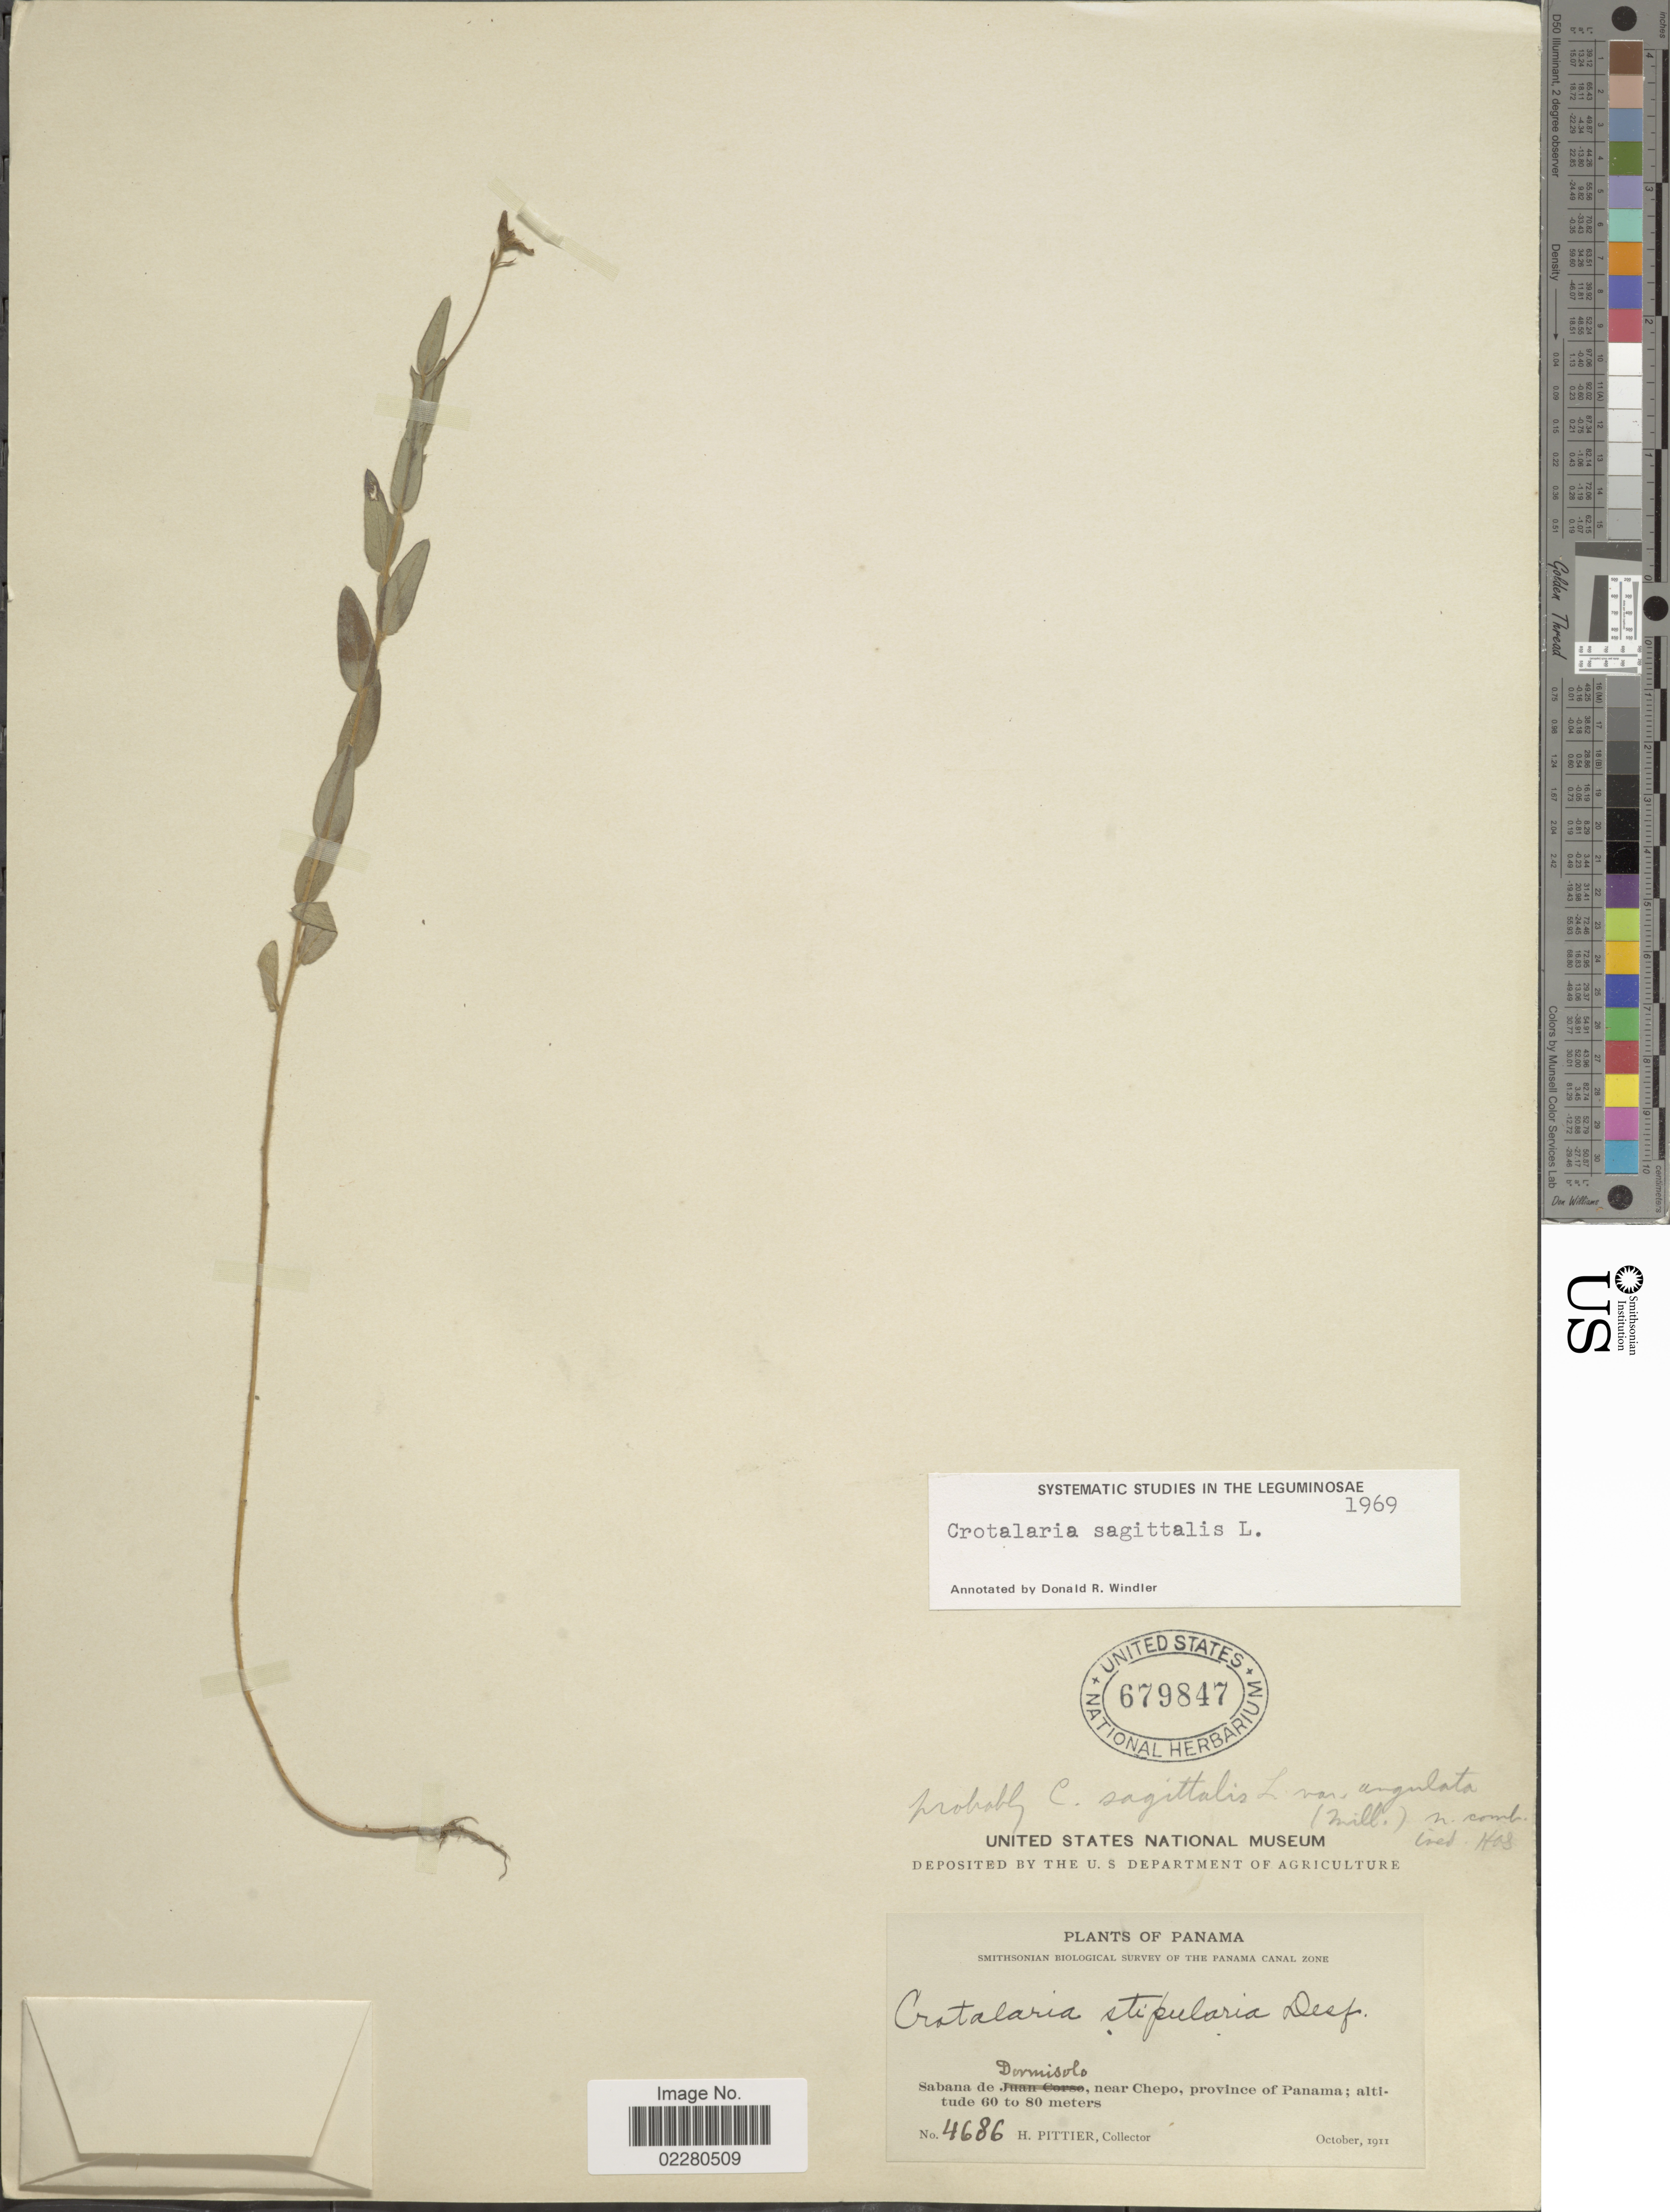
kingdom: Plantae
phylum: Tracheophyta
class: Magnoliopsida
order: Fabales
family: Fabaceae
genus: Crotalaria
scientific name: Crotalaria sagittalis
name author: L.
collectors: H. F. Pittier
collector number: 4686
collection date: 1911-10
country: Panama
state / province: Panamá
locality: Sabana de Dormisolo, near Chepo, province of Panama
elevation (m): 60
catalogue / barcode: US 679847